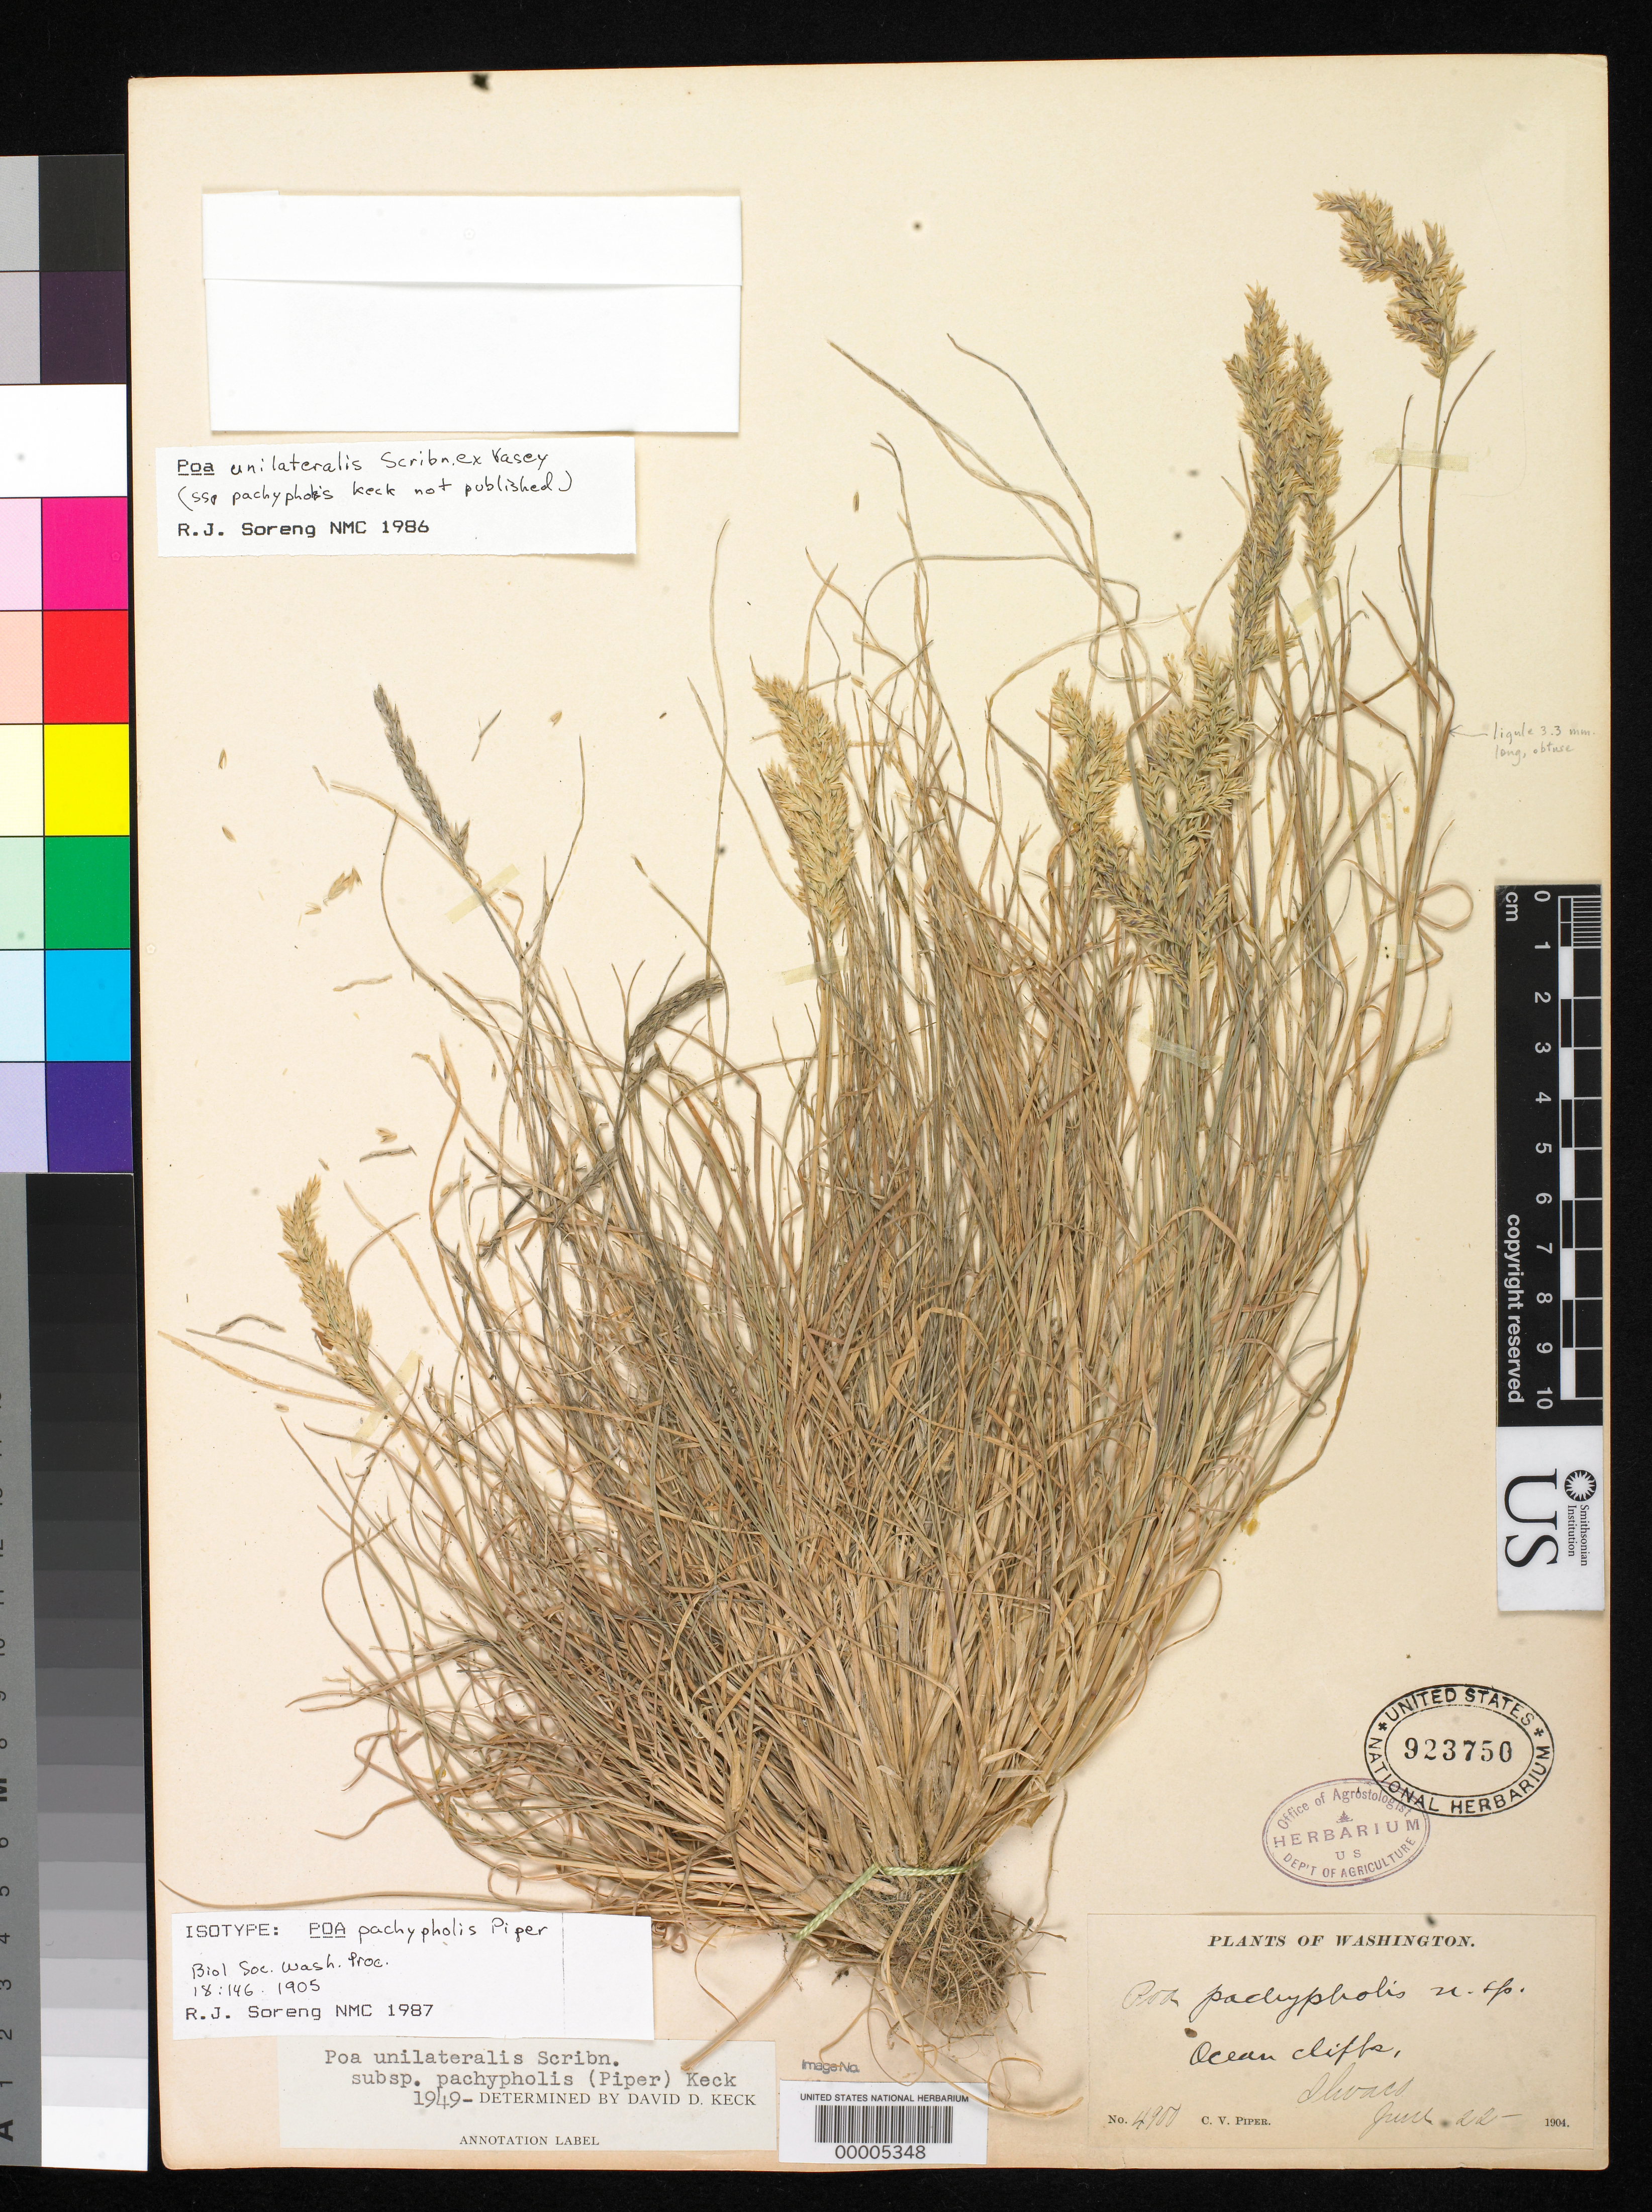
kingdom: Plantae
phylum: Tracheophyta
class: Liliopsida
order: Poales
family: Poaceae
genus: Poa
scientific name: Poa pachypholis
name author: Piper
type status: Isotype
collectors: C. V. Piper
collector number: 4900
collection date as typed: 22 Jun 1904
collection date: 1904-06-22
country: United States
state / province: Washington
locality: Ilaco.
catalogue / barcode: US 923750